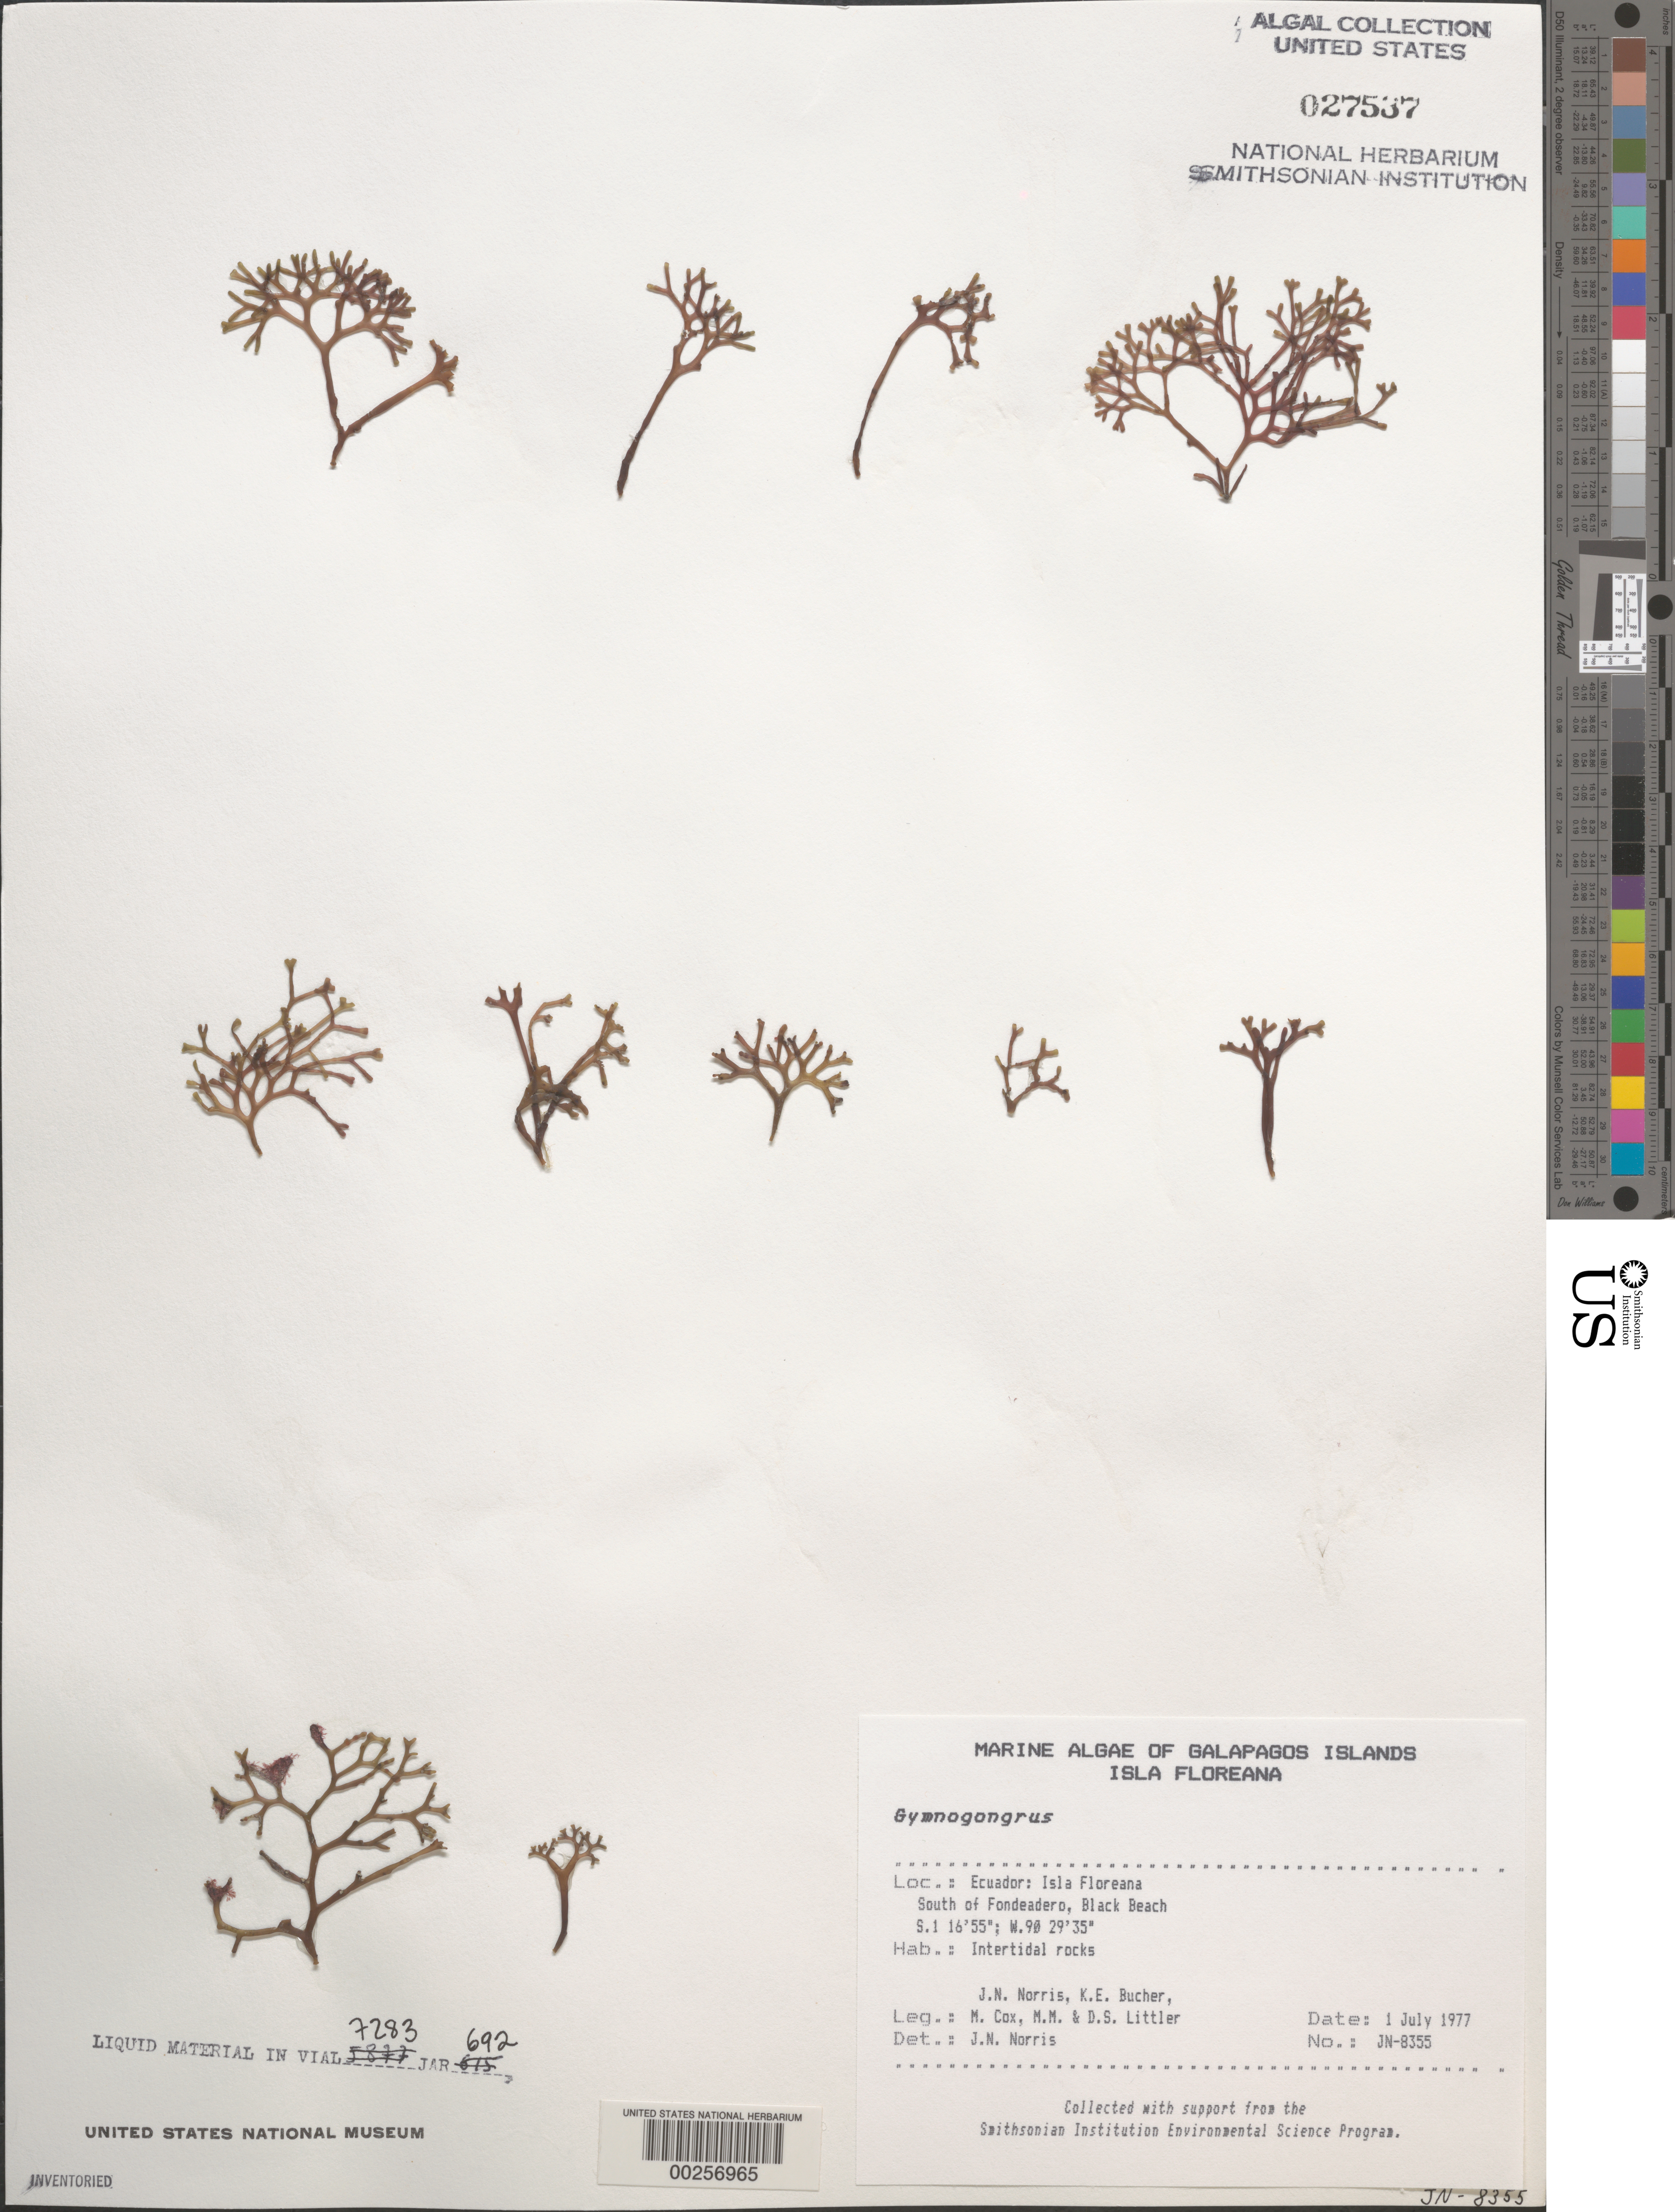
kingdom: Plantae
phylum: Rhodophyta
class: Florideophyceae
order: Gigartinales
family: Phyllophoraceae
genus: Gymnogongrus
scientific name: Gymnogongrus sp.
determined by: Norris, James N.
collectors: J. N. Norris, K. E. Bucher, M. Cox, M. M. Littler & D. S. Littler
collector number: JN-8355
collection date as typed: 01 Jul 1977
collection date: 1977-07-01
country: Ecuador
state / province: Colón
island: Floreana [Charles, Santa Maria]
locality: Black Beach south of Fondeadero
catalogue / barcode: US 27537